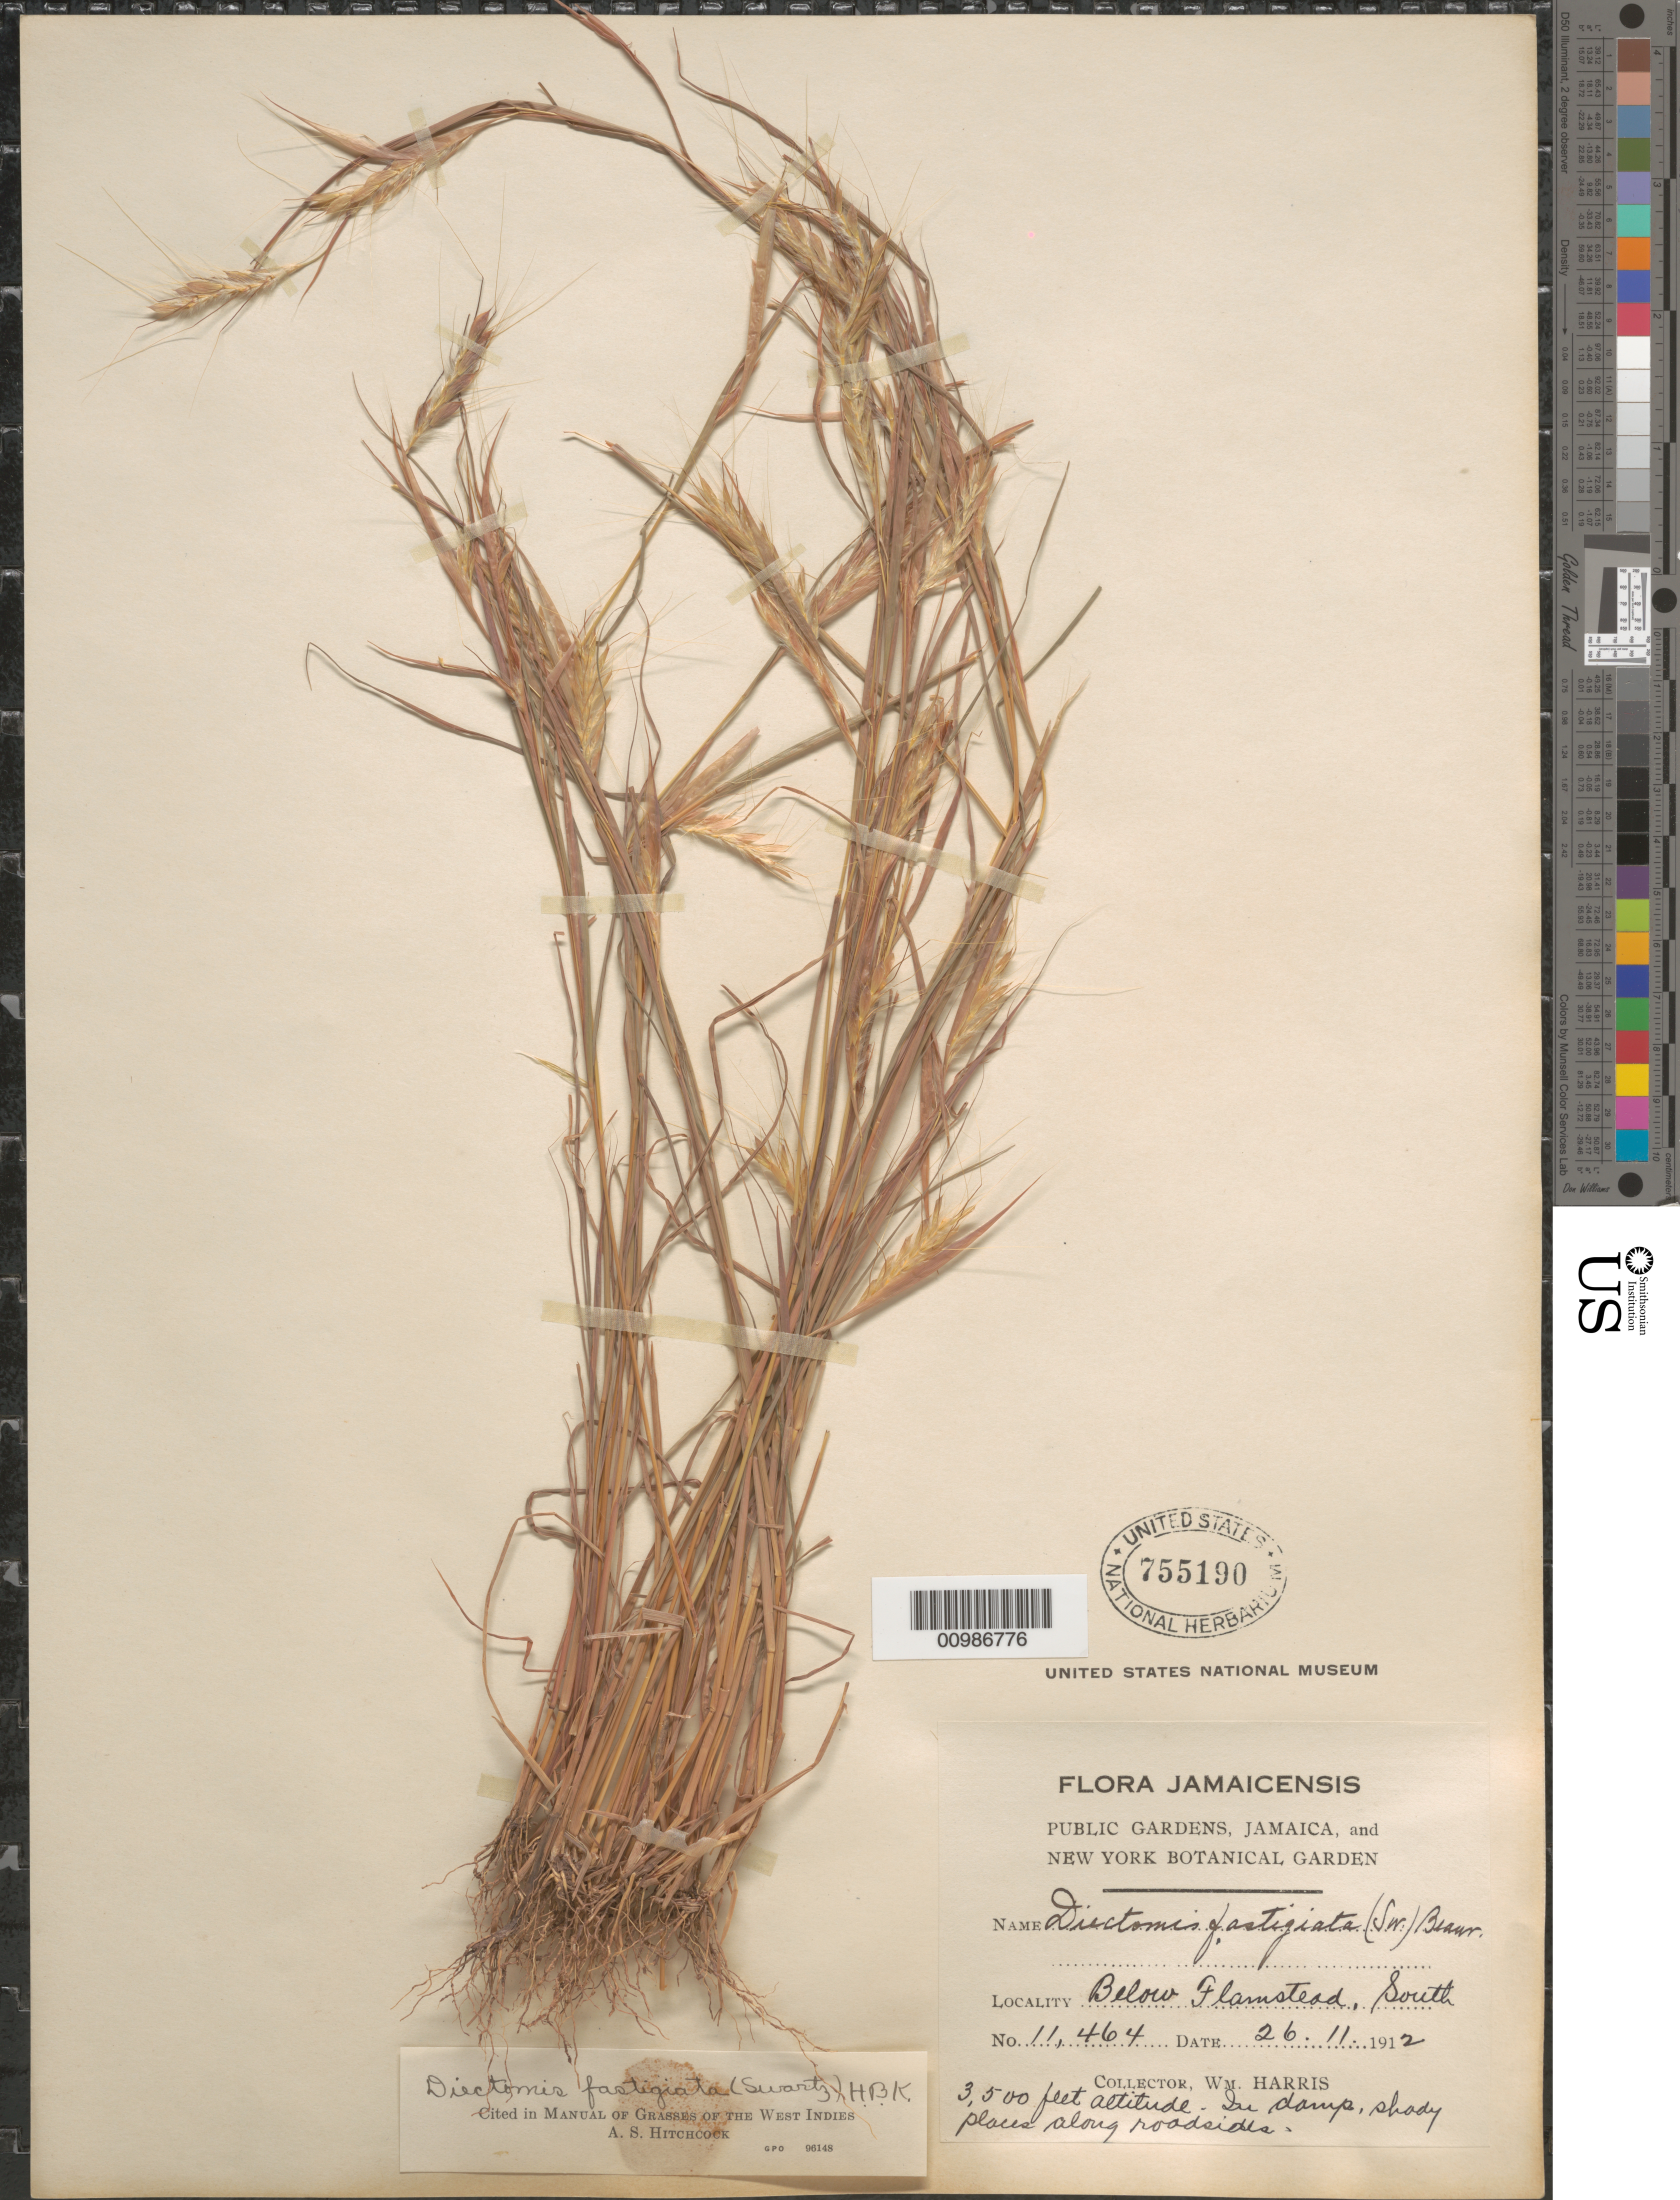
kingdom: Plantae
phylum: Tracheophyta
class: Liliopsida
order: Poales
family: Poaceae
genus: Andropogon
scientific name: Andropogon fastigiatus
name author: Sw.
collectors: W. H. Harris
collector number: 11464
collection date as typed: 26 Nov 1912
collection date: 1912-11-26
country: Jamaica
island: Jamaica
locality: Below Flamstead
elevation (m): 1067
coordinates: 0 N, 0 E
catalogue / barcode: US 755190